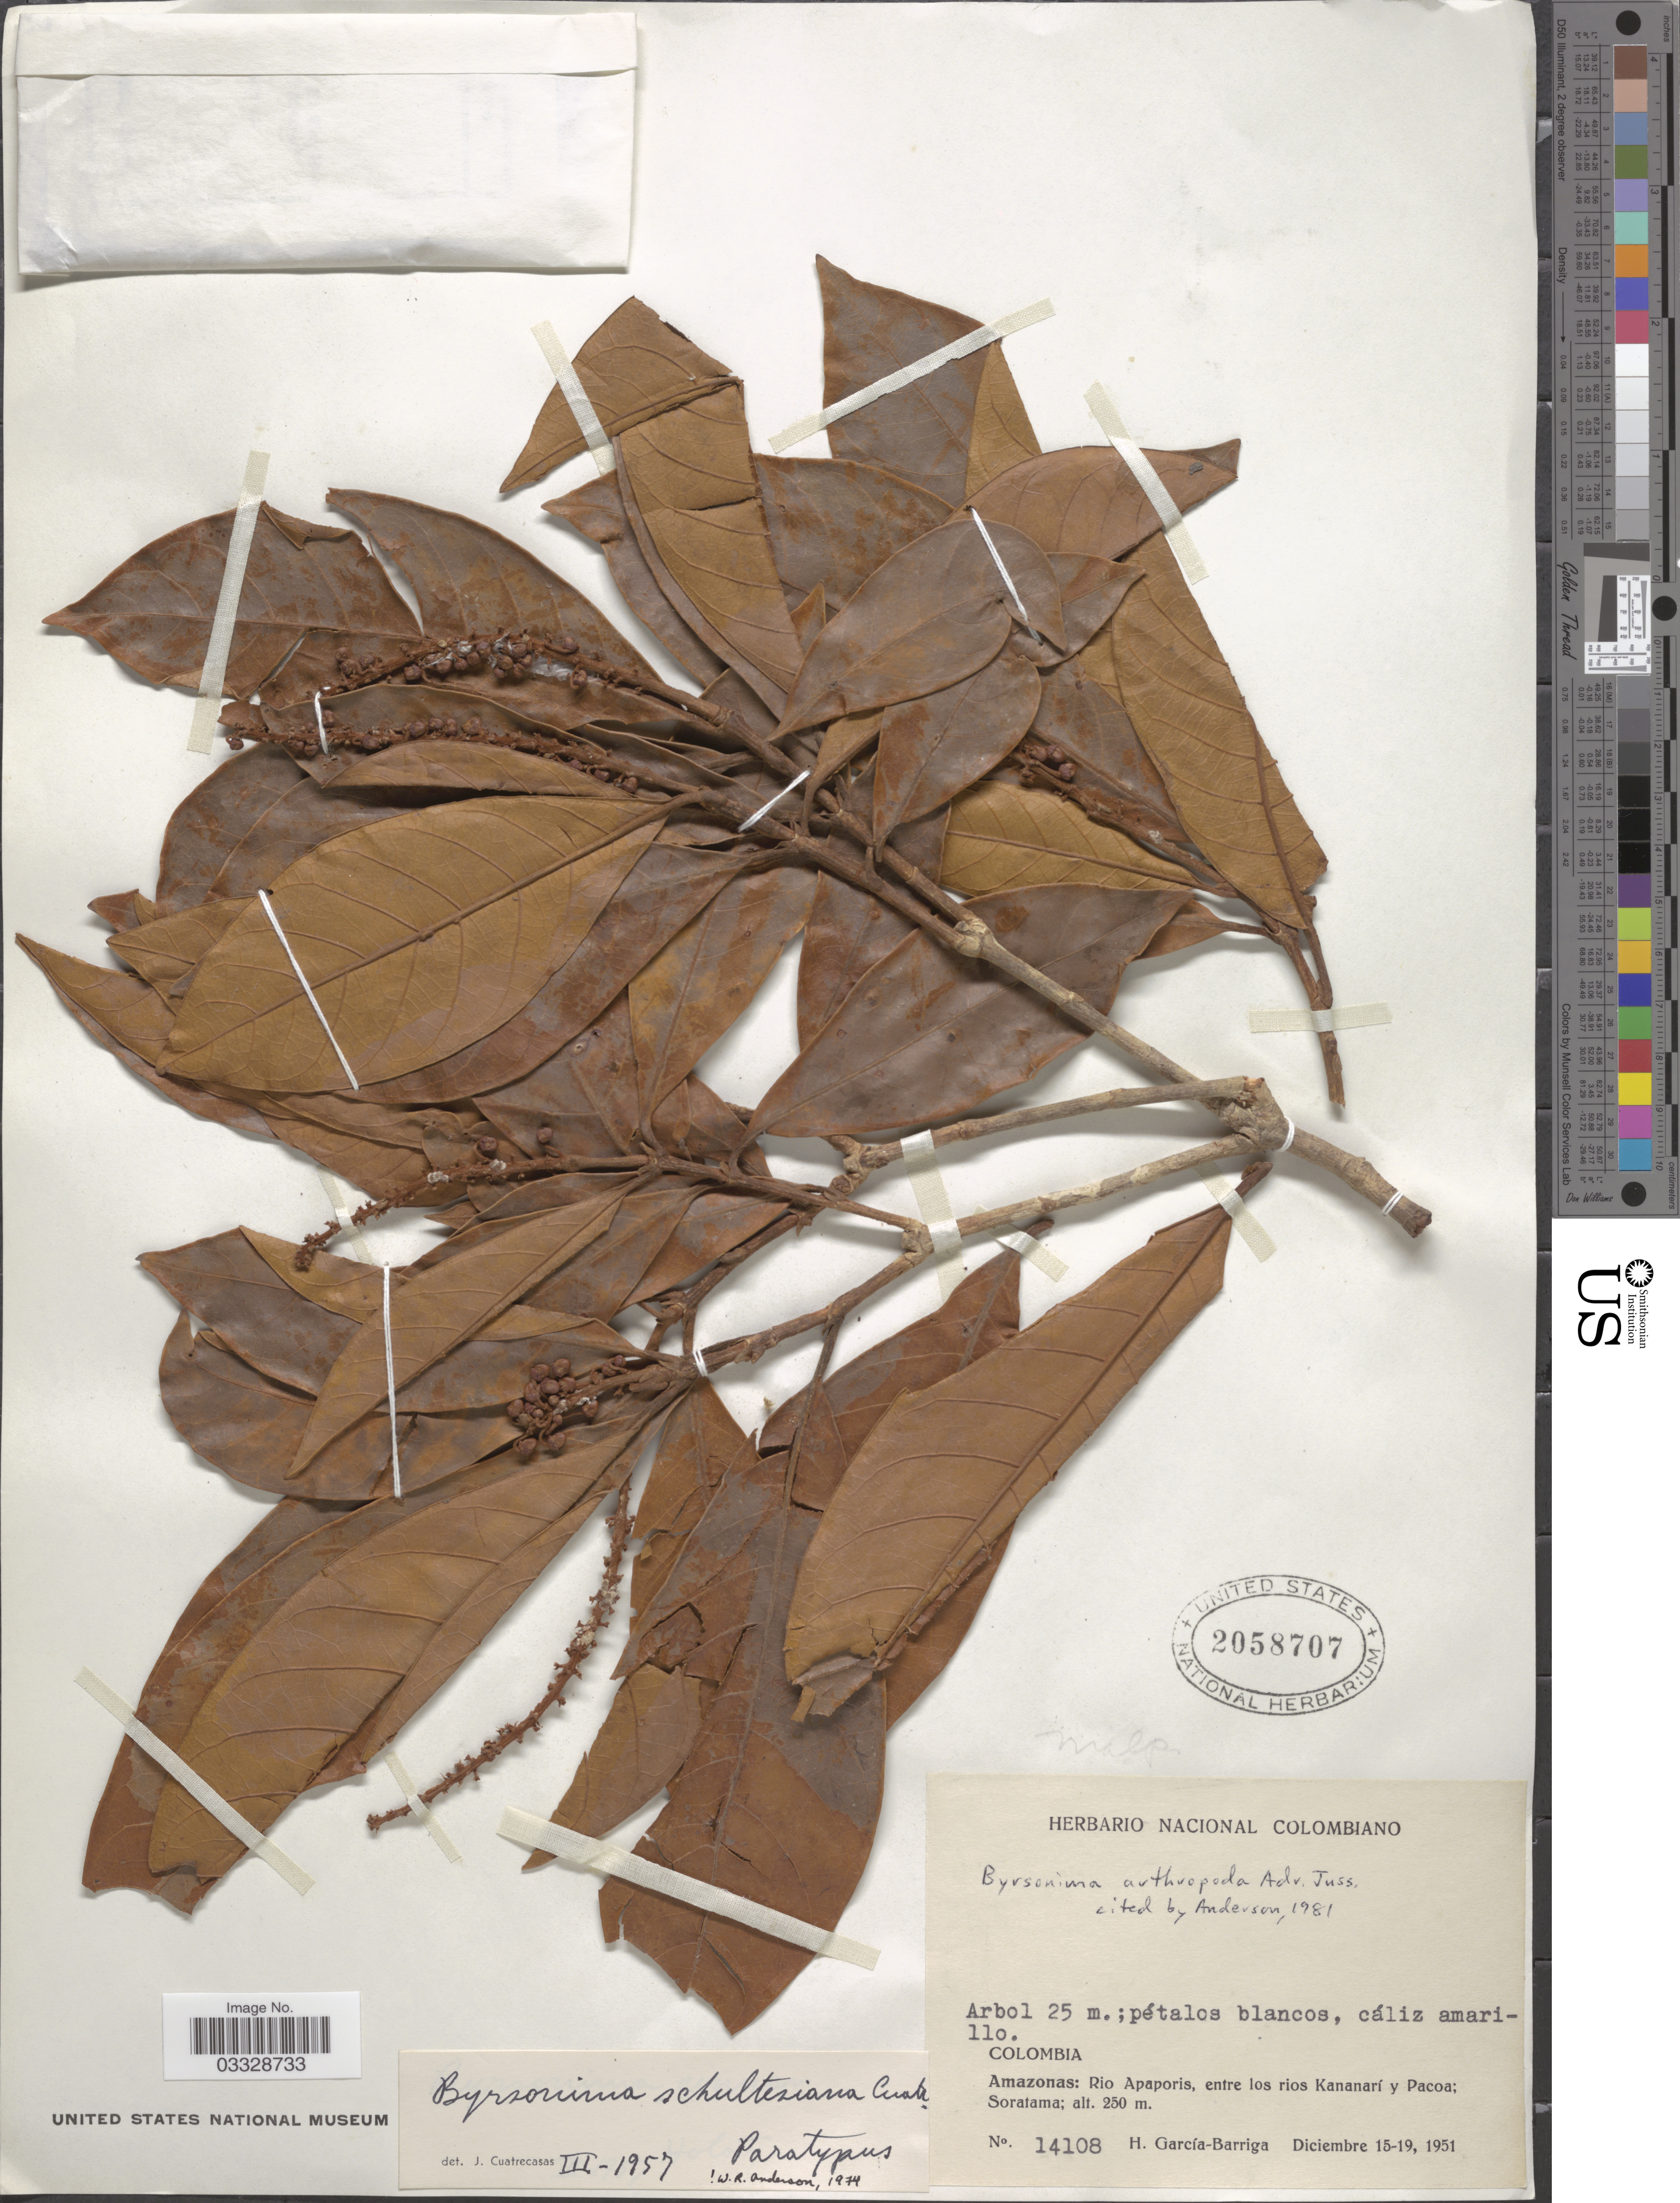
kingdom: Plantae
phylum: Tracheophyta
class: Magnoliopsida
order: Malpighiales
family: Malpighiaceae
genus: Byrsonima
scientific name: Byrsonima arthropoda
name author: A. Juss.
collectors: H. García Barriga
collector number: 14108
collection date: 1951-12-15/1951-12-19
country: Colombia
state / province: Amazônas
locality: Rio Apaporis, entre los rios Kananarí y Pacoa; Soratama.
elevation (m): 250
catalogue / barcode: US 2058707